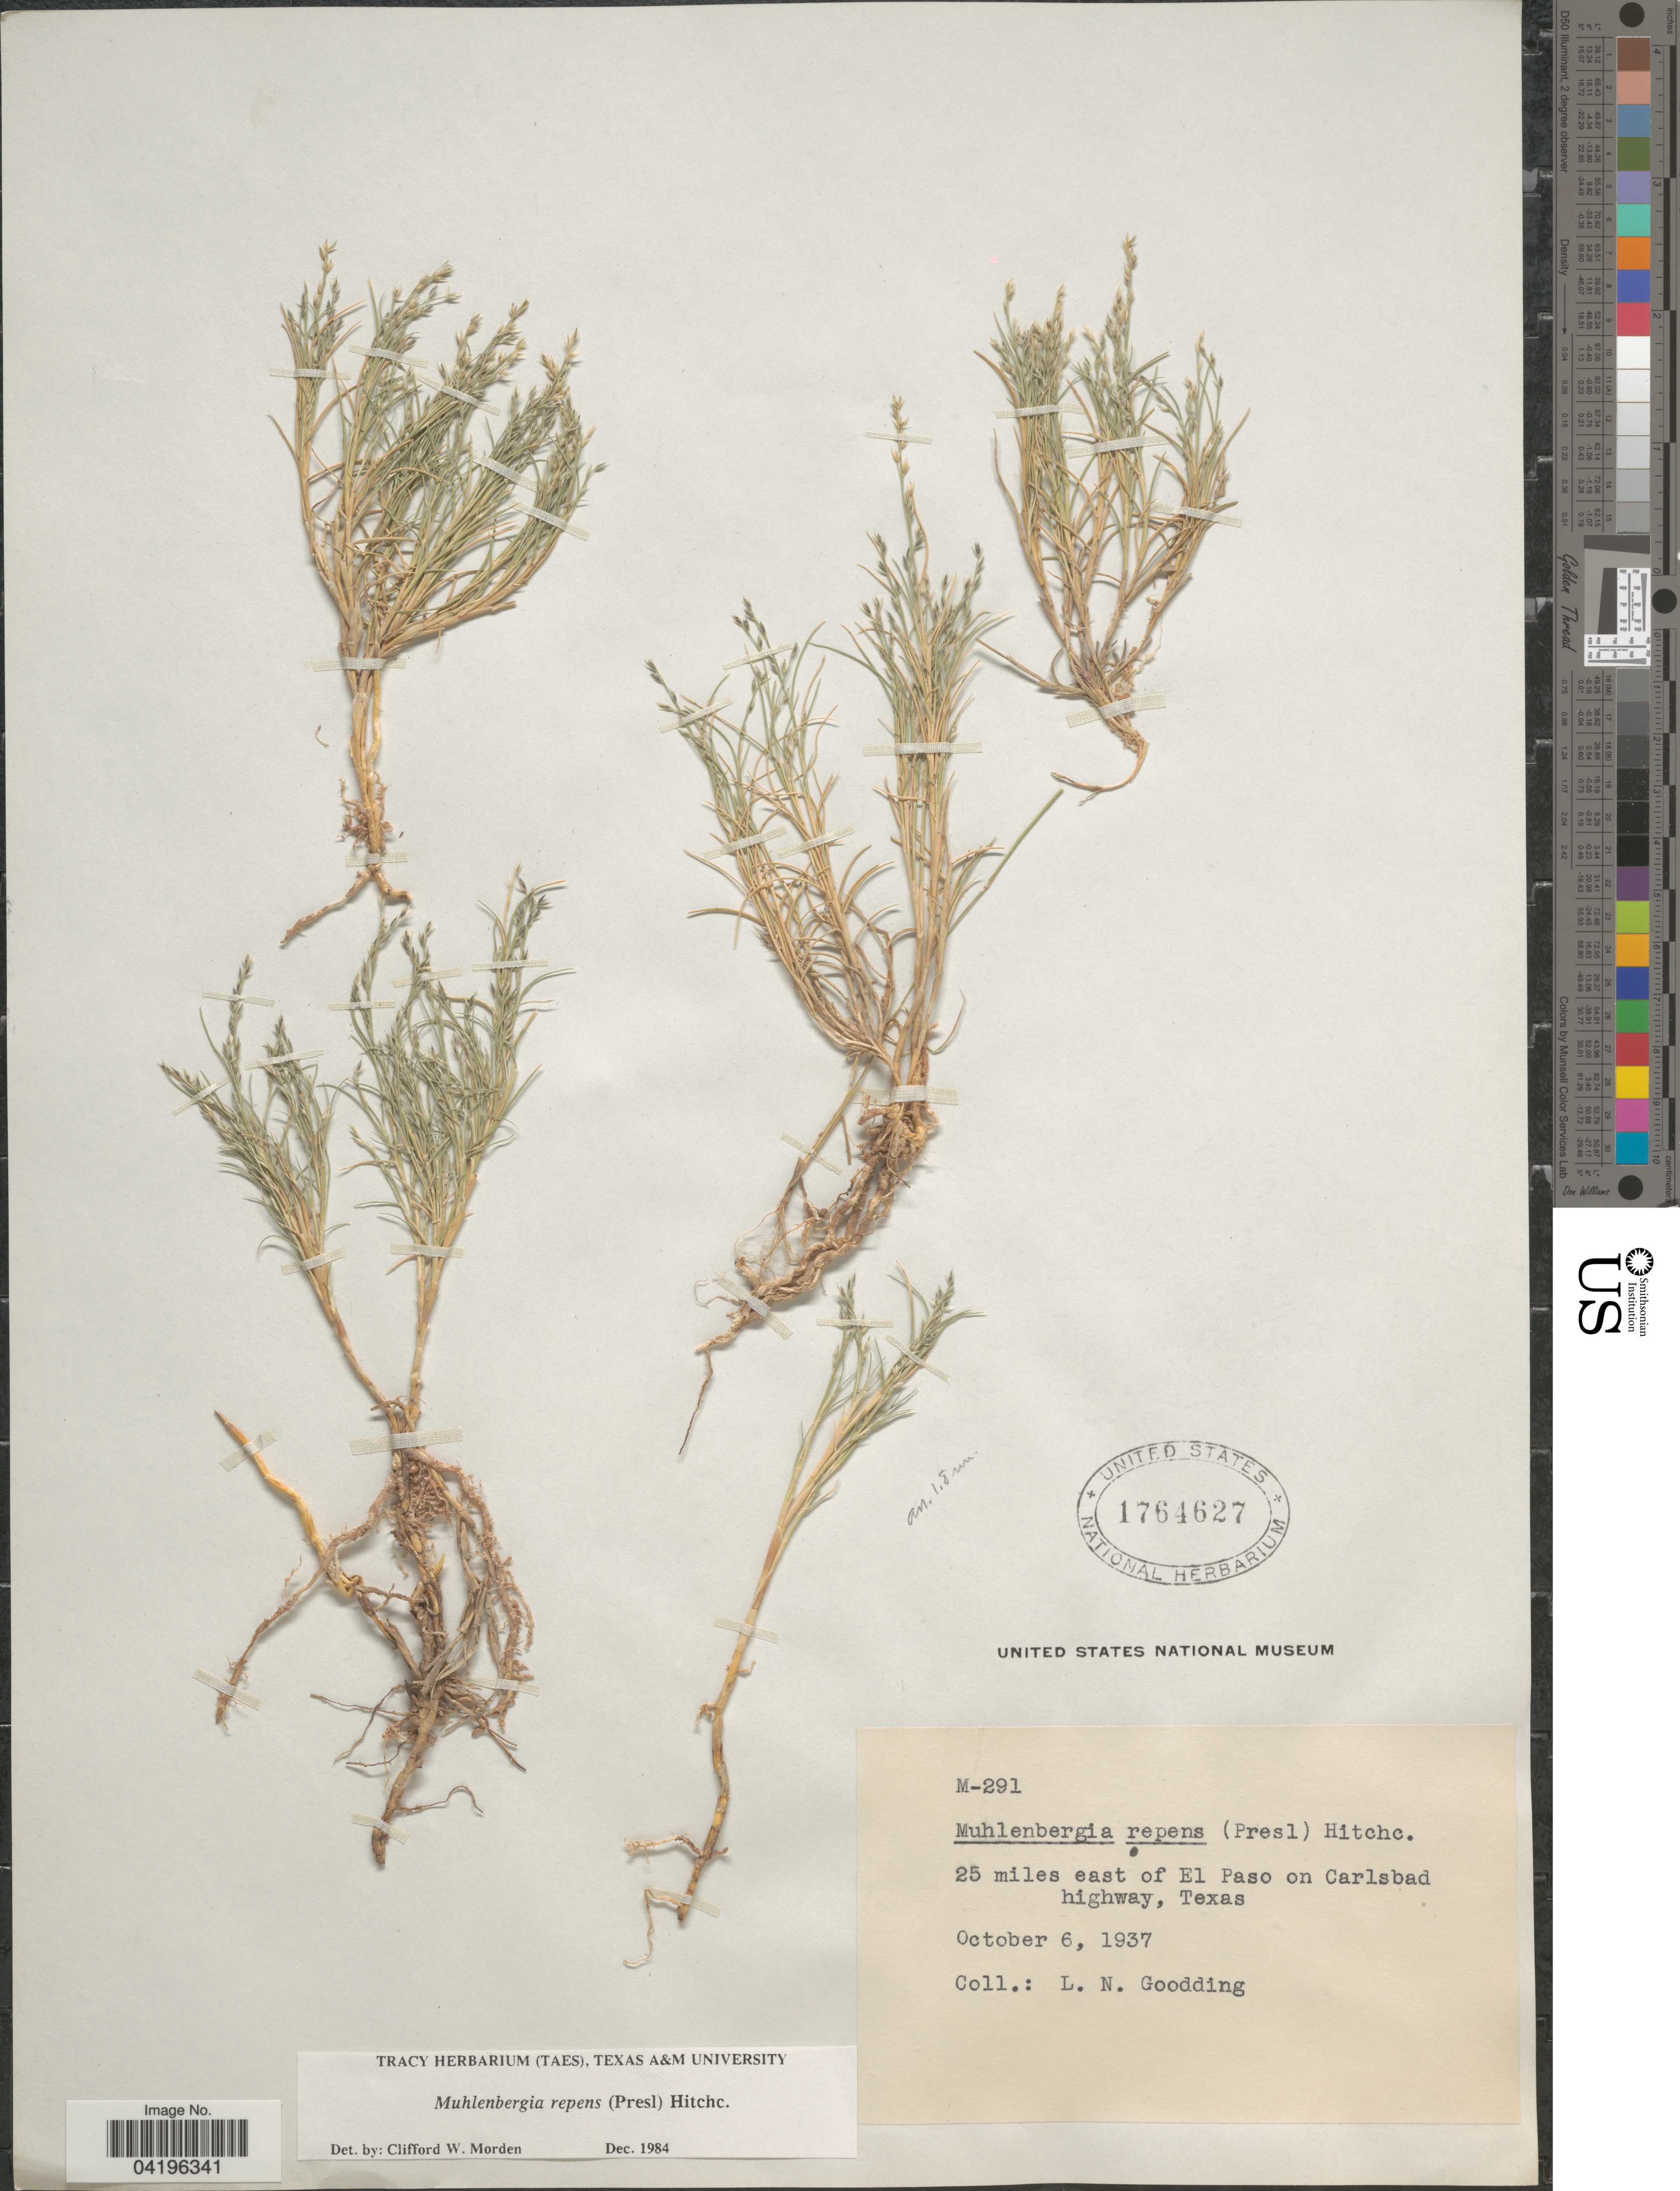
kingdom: Plantae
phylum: Tracheophyta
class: Liliopsida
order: Poales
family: Poaceae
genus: Muhlenbergia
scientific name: Muhlenbergia repens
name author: (J. Presl) Hitchc.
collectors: L. N. Goodding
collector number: M-291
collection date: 1937-10-06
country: United States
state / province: Texas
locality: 25 miles east of El Paso on Carlsbad highway.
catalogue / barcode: US 1764627